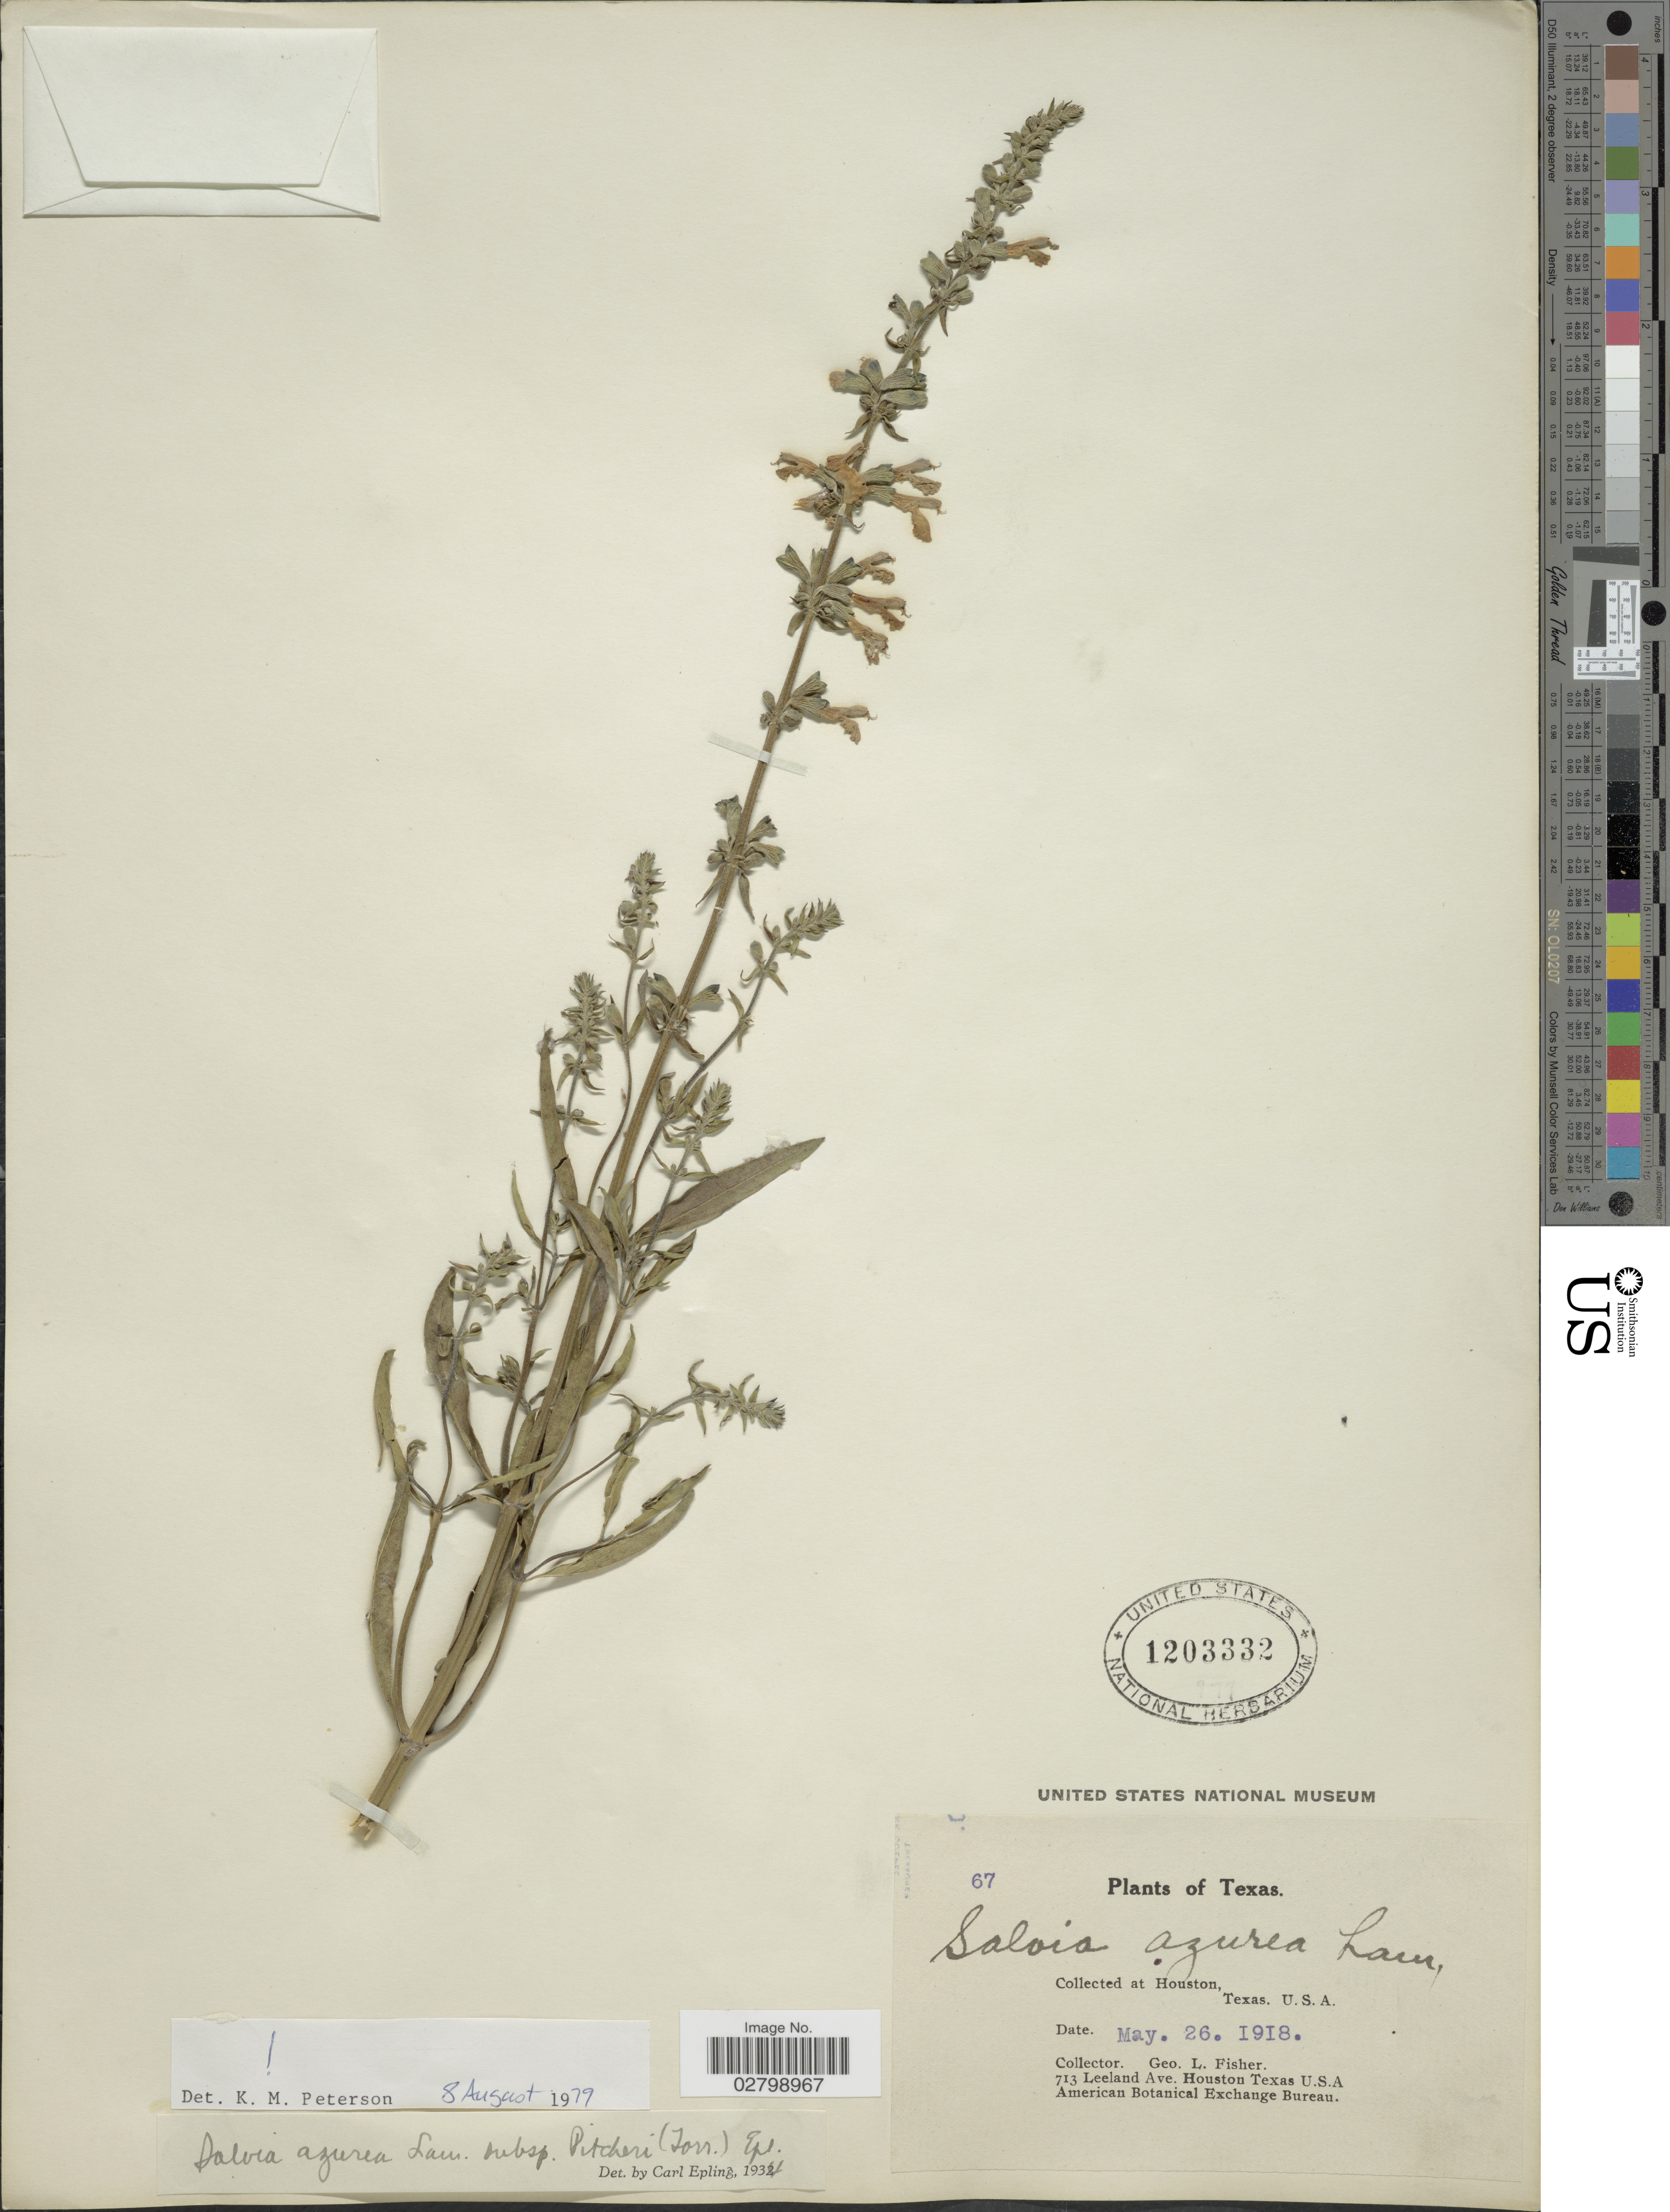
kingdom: Plantae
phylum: Tracheophyta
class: Magnoliopsida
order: Lamiales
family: Lamiaceae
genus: Salvia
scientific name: Salvia azurea subsp. pitcheri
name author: Michx. ex Lam.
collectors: G. L. Fisher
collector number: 67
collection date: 1918-05-26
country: United States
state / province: Texas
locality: Houston.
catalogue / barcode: US 1203332